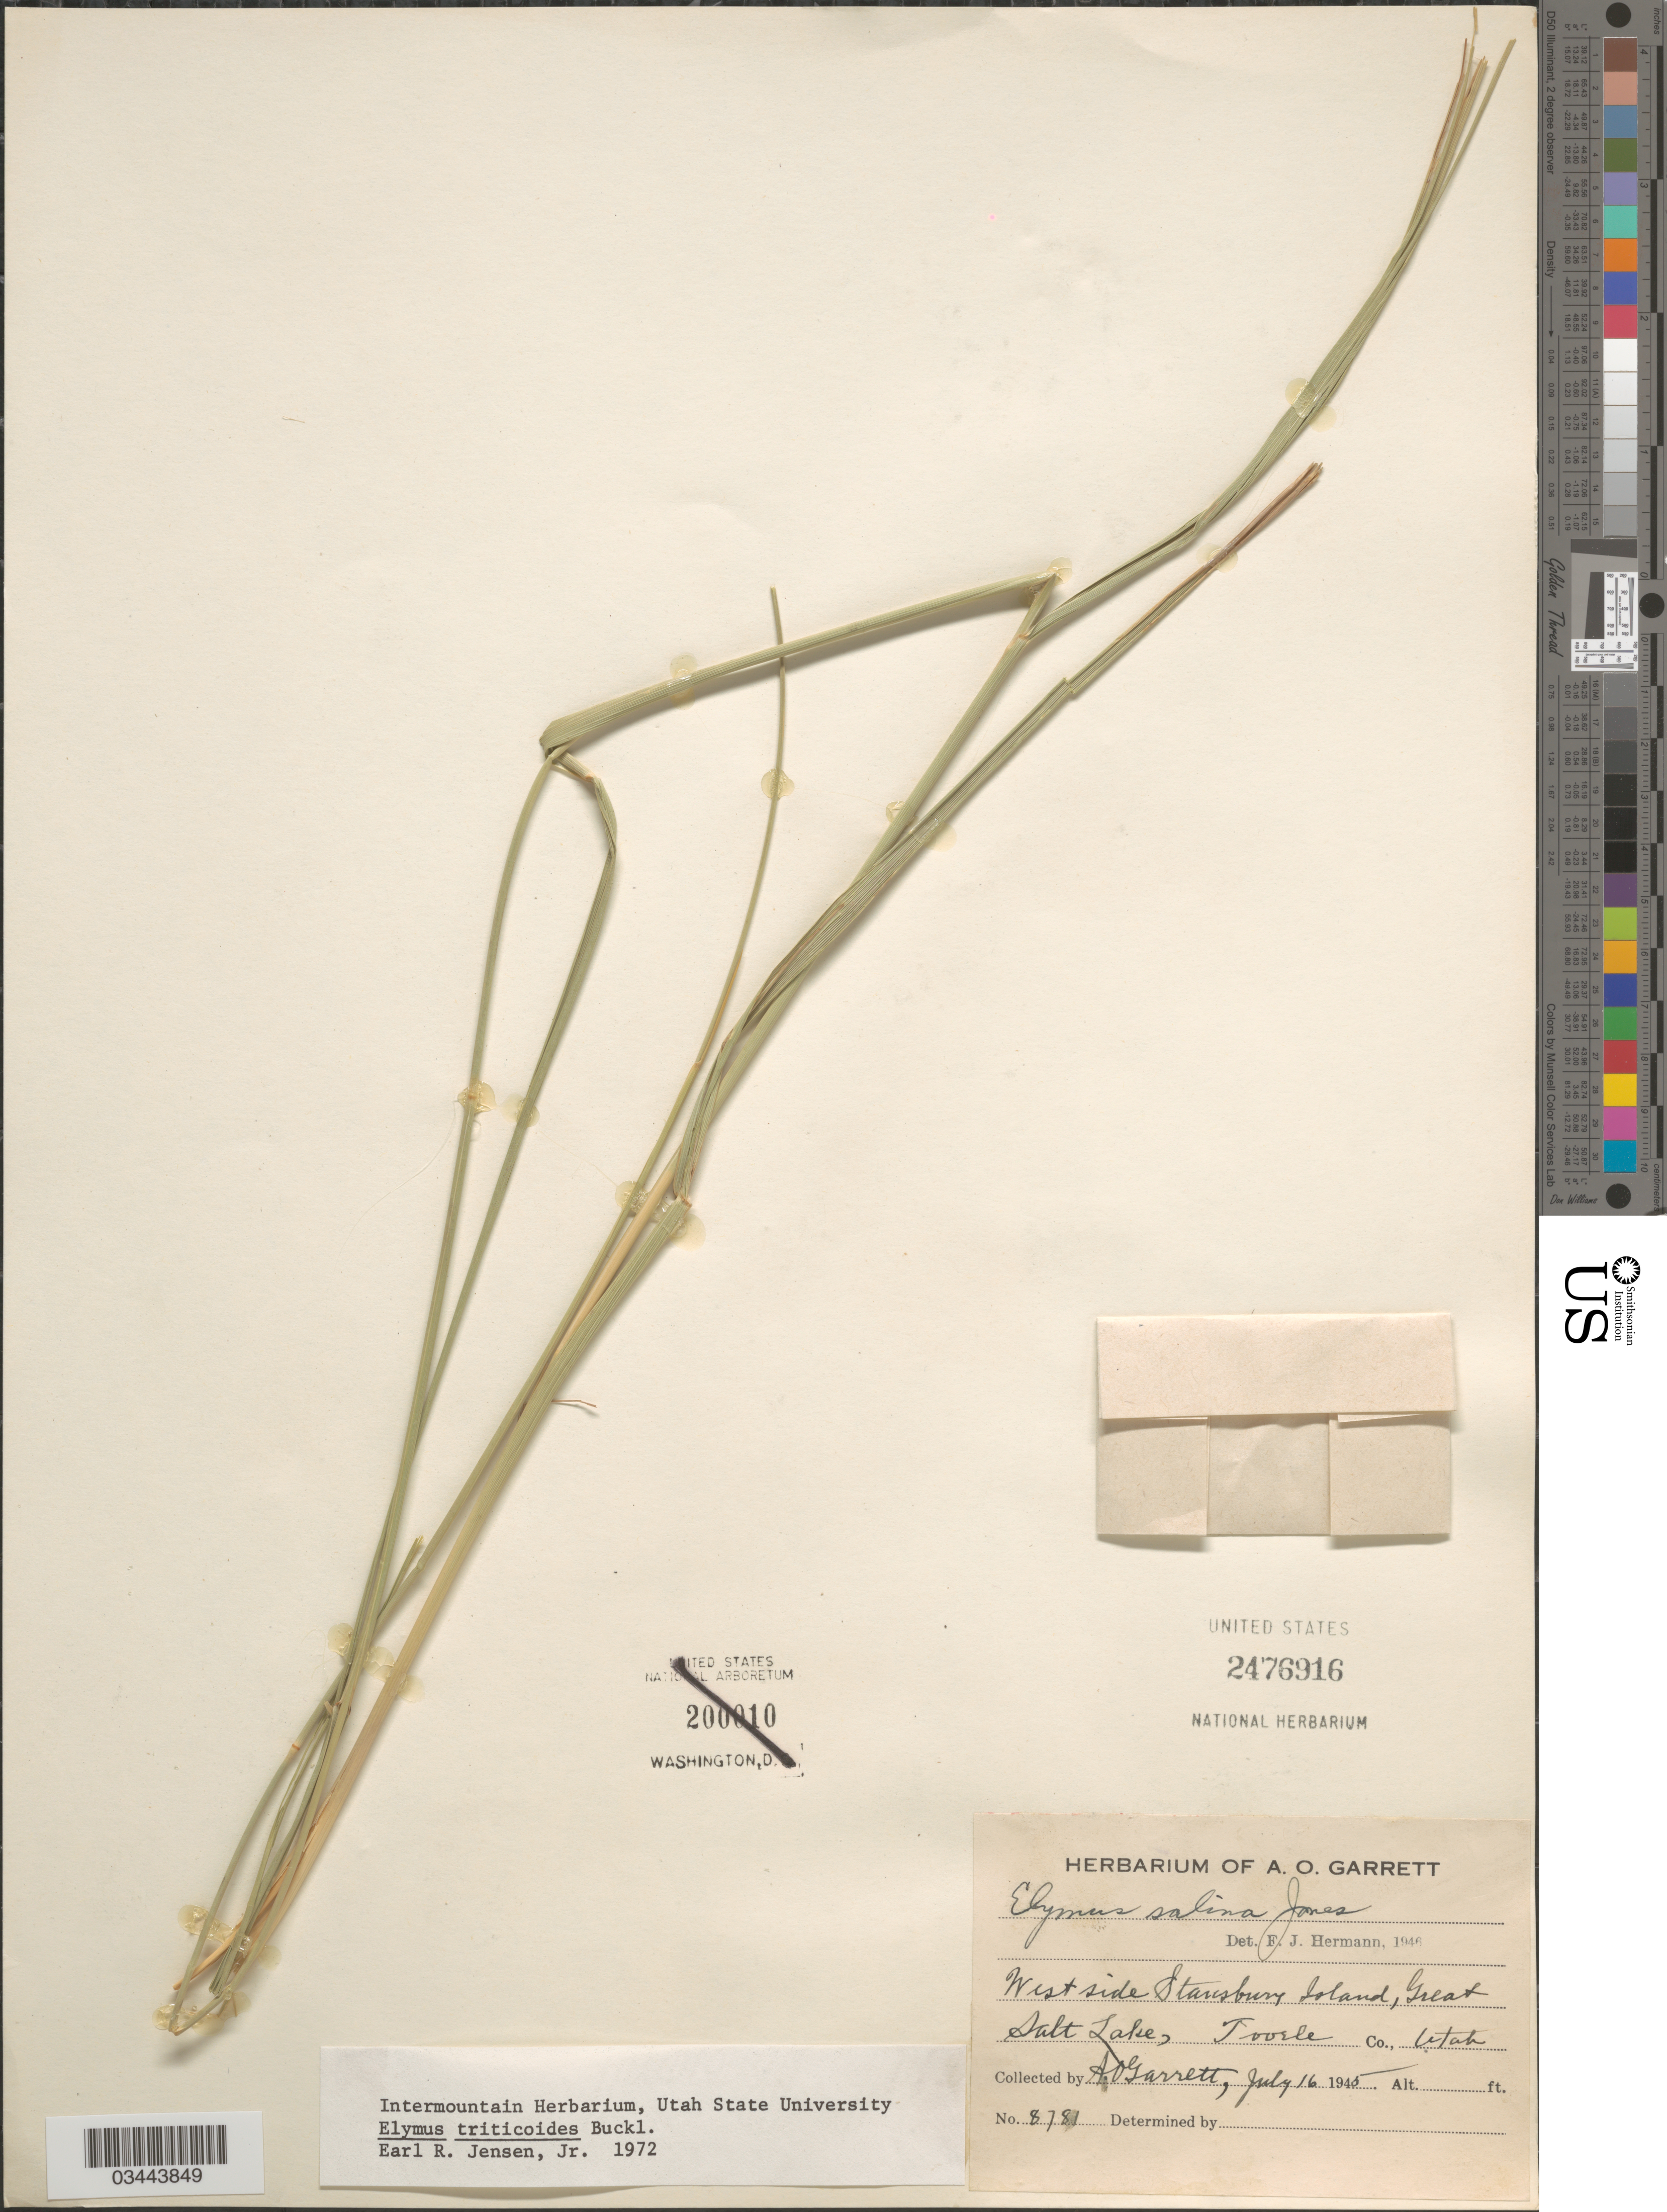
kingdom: Plantae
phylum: Tracheophyta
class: Liliopsida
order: Poales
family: Poaceae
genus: Leymus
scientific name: Leymus triticoides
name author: (Buckley) Pilg.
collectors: A. O. Garrett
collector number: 8781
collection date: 1945-07-16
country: United States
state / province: Utah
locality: West side Stansbury Island, Great Salt Lake, Tooele Co.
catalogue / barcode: US 2476916